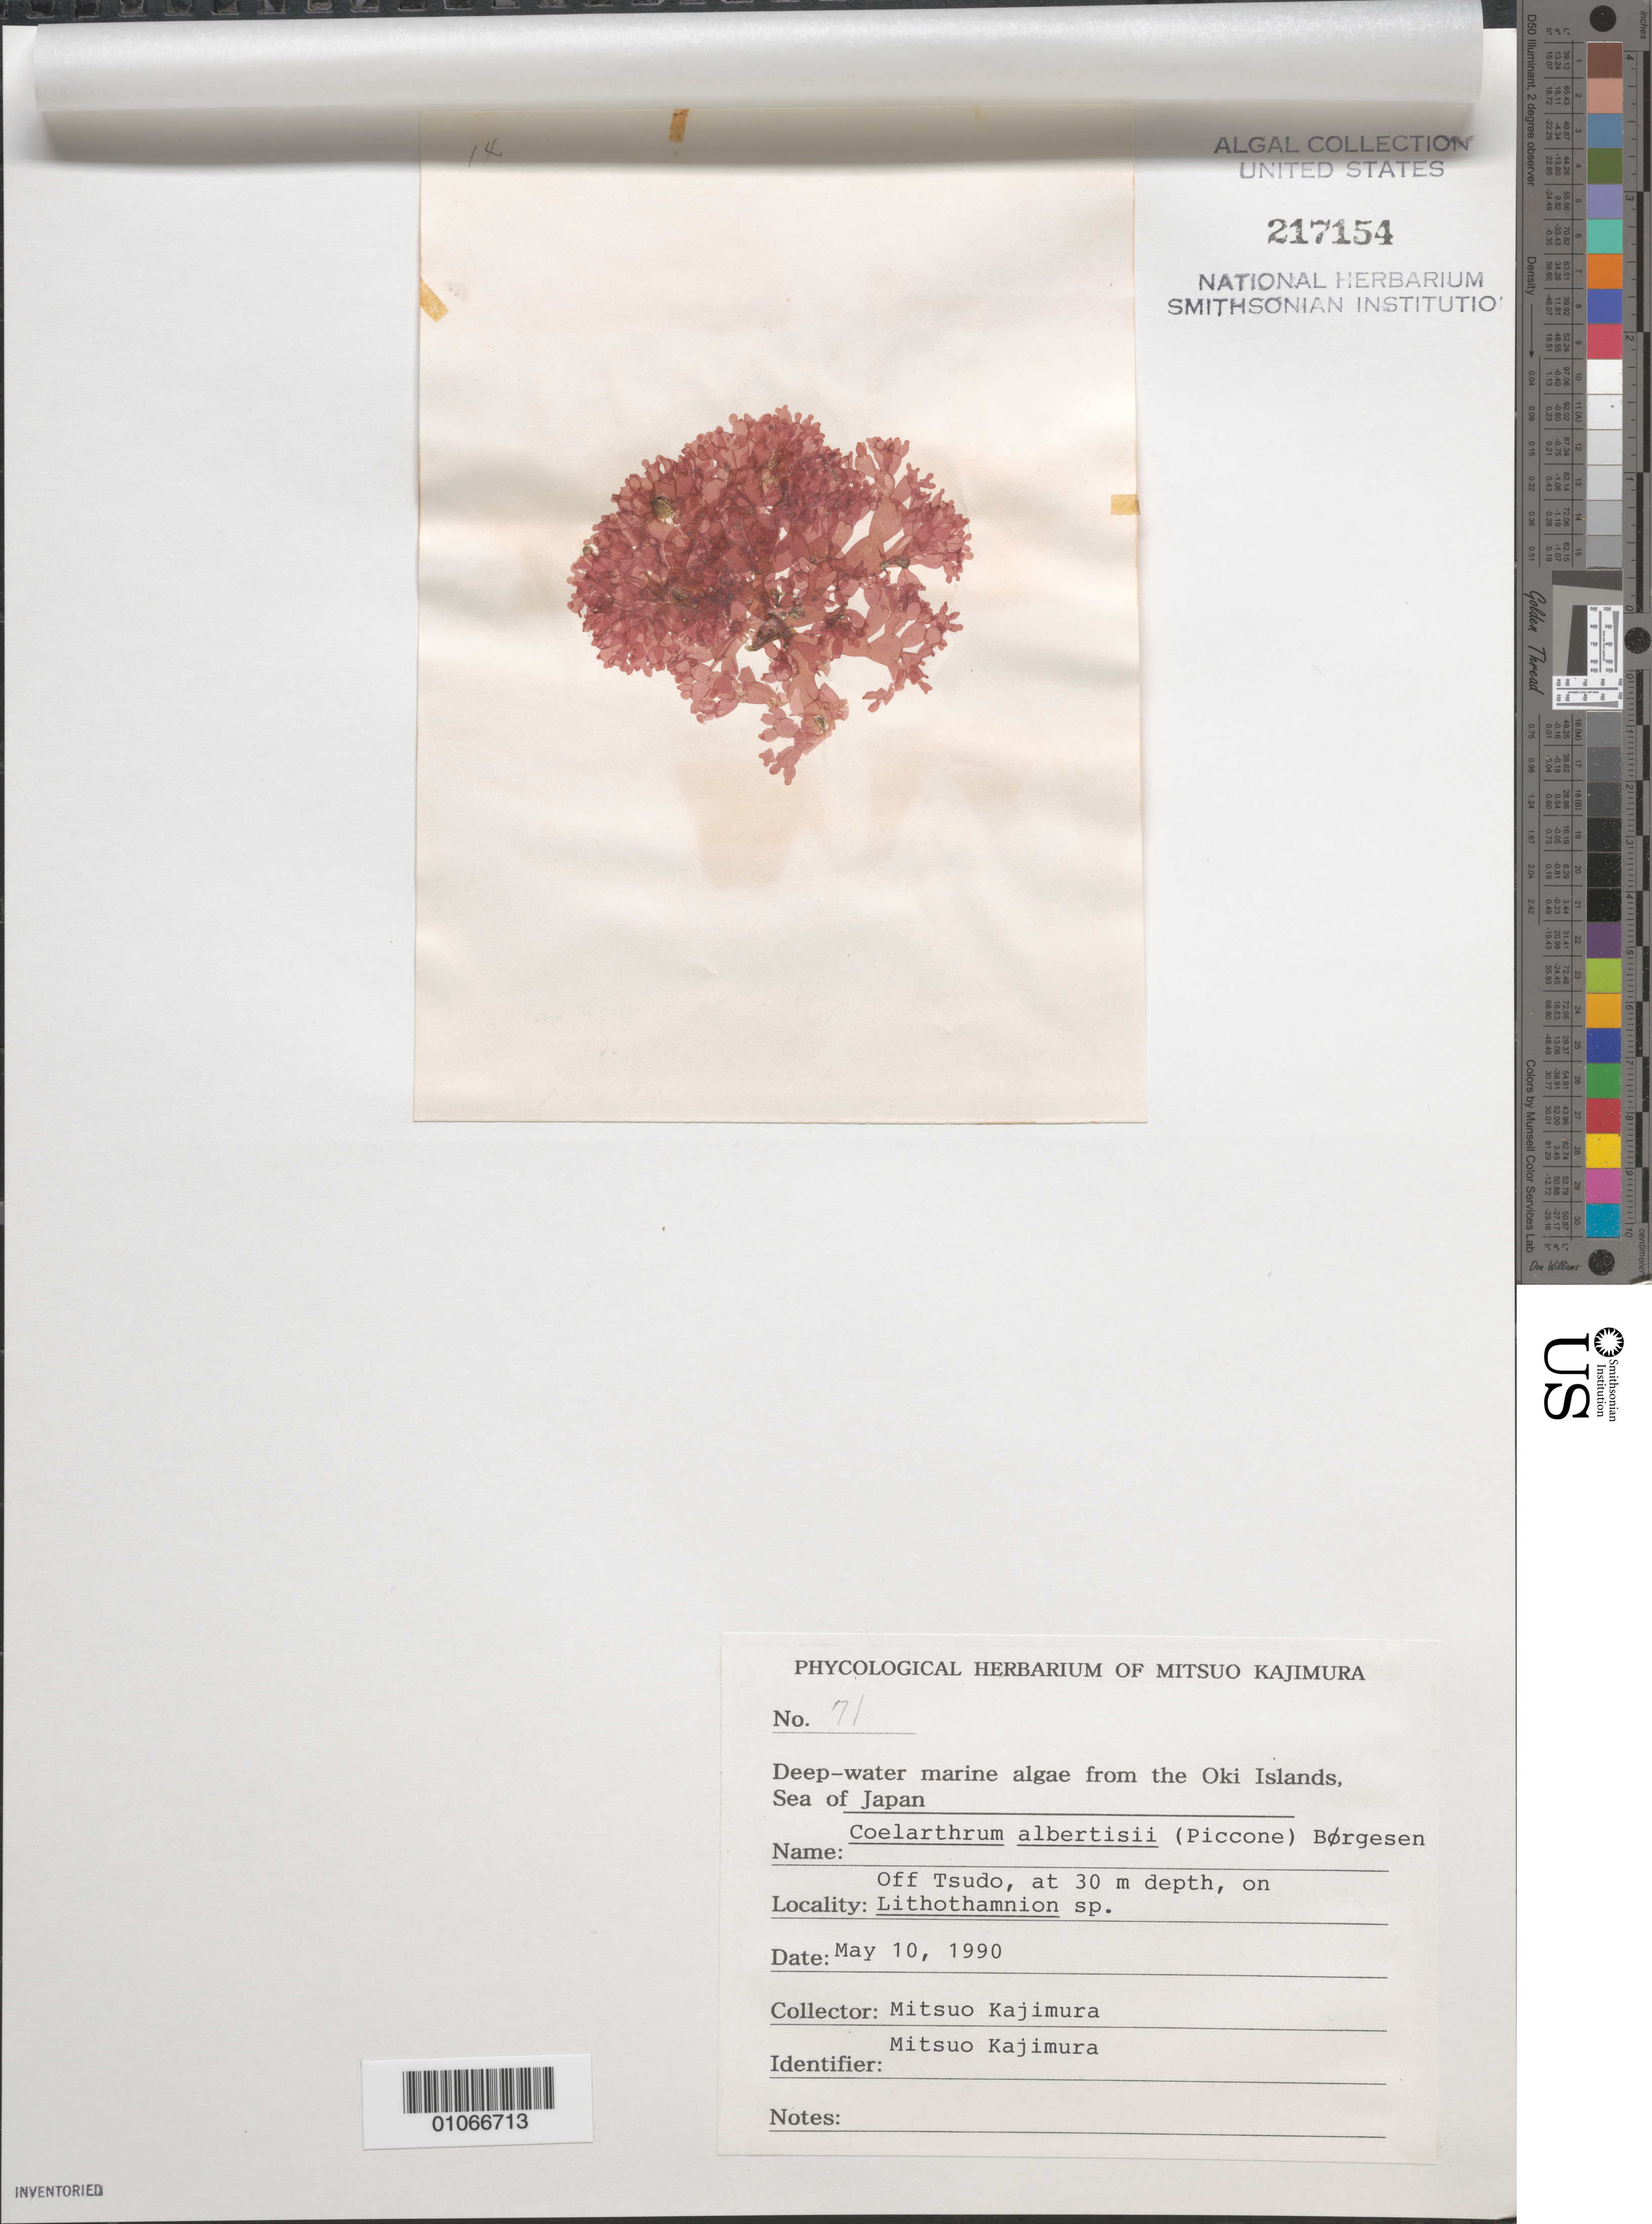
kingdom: Plantae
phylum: Rhodophyta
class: Florideophyceae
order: Rhodymeniales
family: Rhodymeniaceae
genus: Coelarthrum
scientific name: Coelarthrum cliftonii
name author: (Harv.) Kylin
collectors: M. Kajimura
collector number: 71 & specimen 14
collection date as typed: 10 May 1990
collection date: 1990-05-10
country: Japan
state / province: Simane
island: Oki Is.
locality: Off Tsudo [village], Sea of Japan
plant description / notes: Phycologial Herbarium of Mitsuo Kajimura, Deep-water marine algae from the Oki Islands, Sea of Japan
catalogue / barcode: US 217154